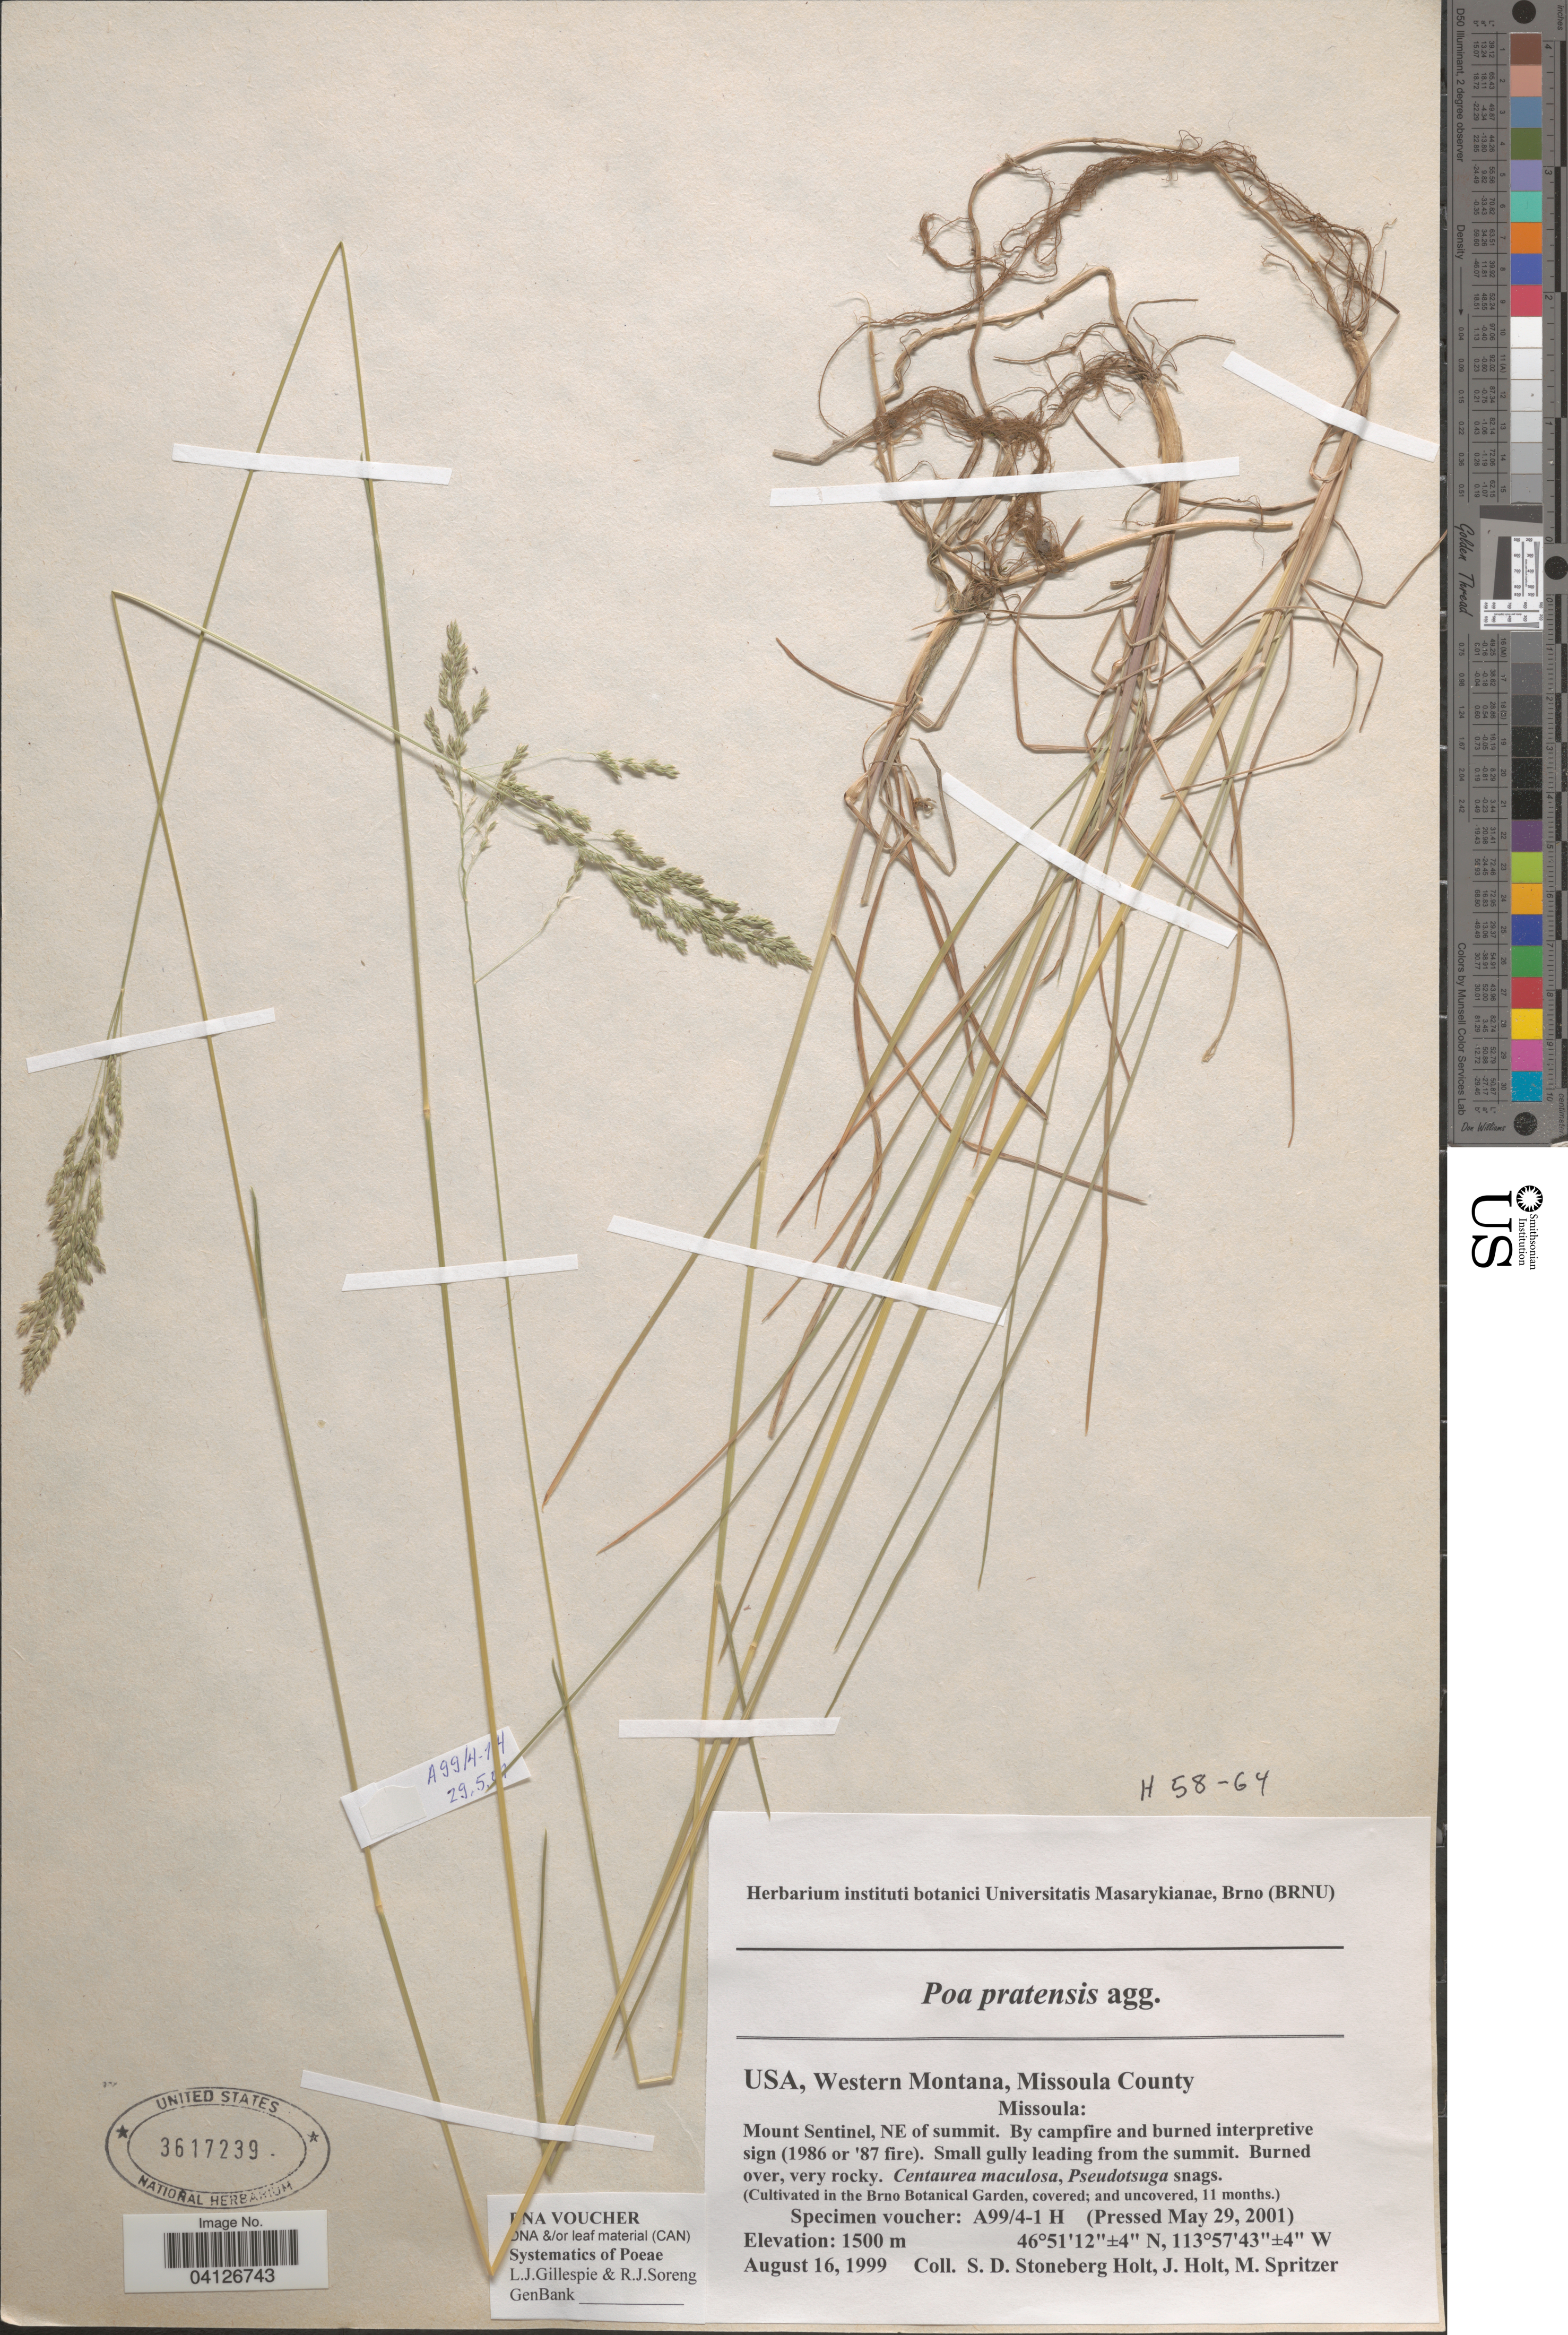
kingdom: Plantae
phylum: Tracheophyta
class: Liliopsida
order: Poales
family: Poaceae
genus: Poa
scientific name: Poa pratensis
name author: L.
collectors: Ex herb. instituti botanici Universitatis Masarykianae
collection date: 2001-05-29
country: Czechia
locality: (Cultivated in the Brno Botanical Garden, covered; and uncovered, 11 months.).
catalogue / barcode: US 3617239